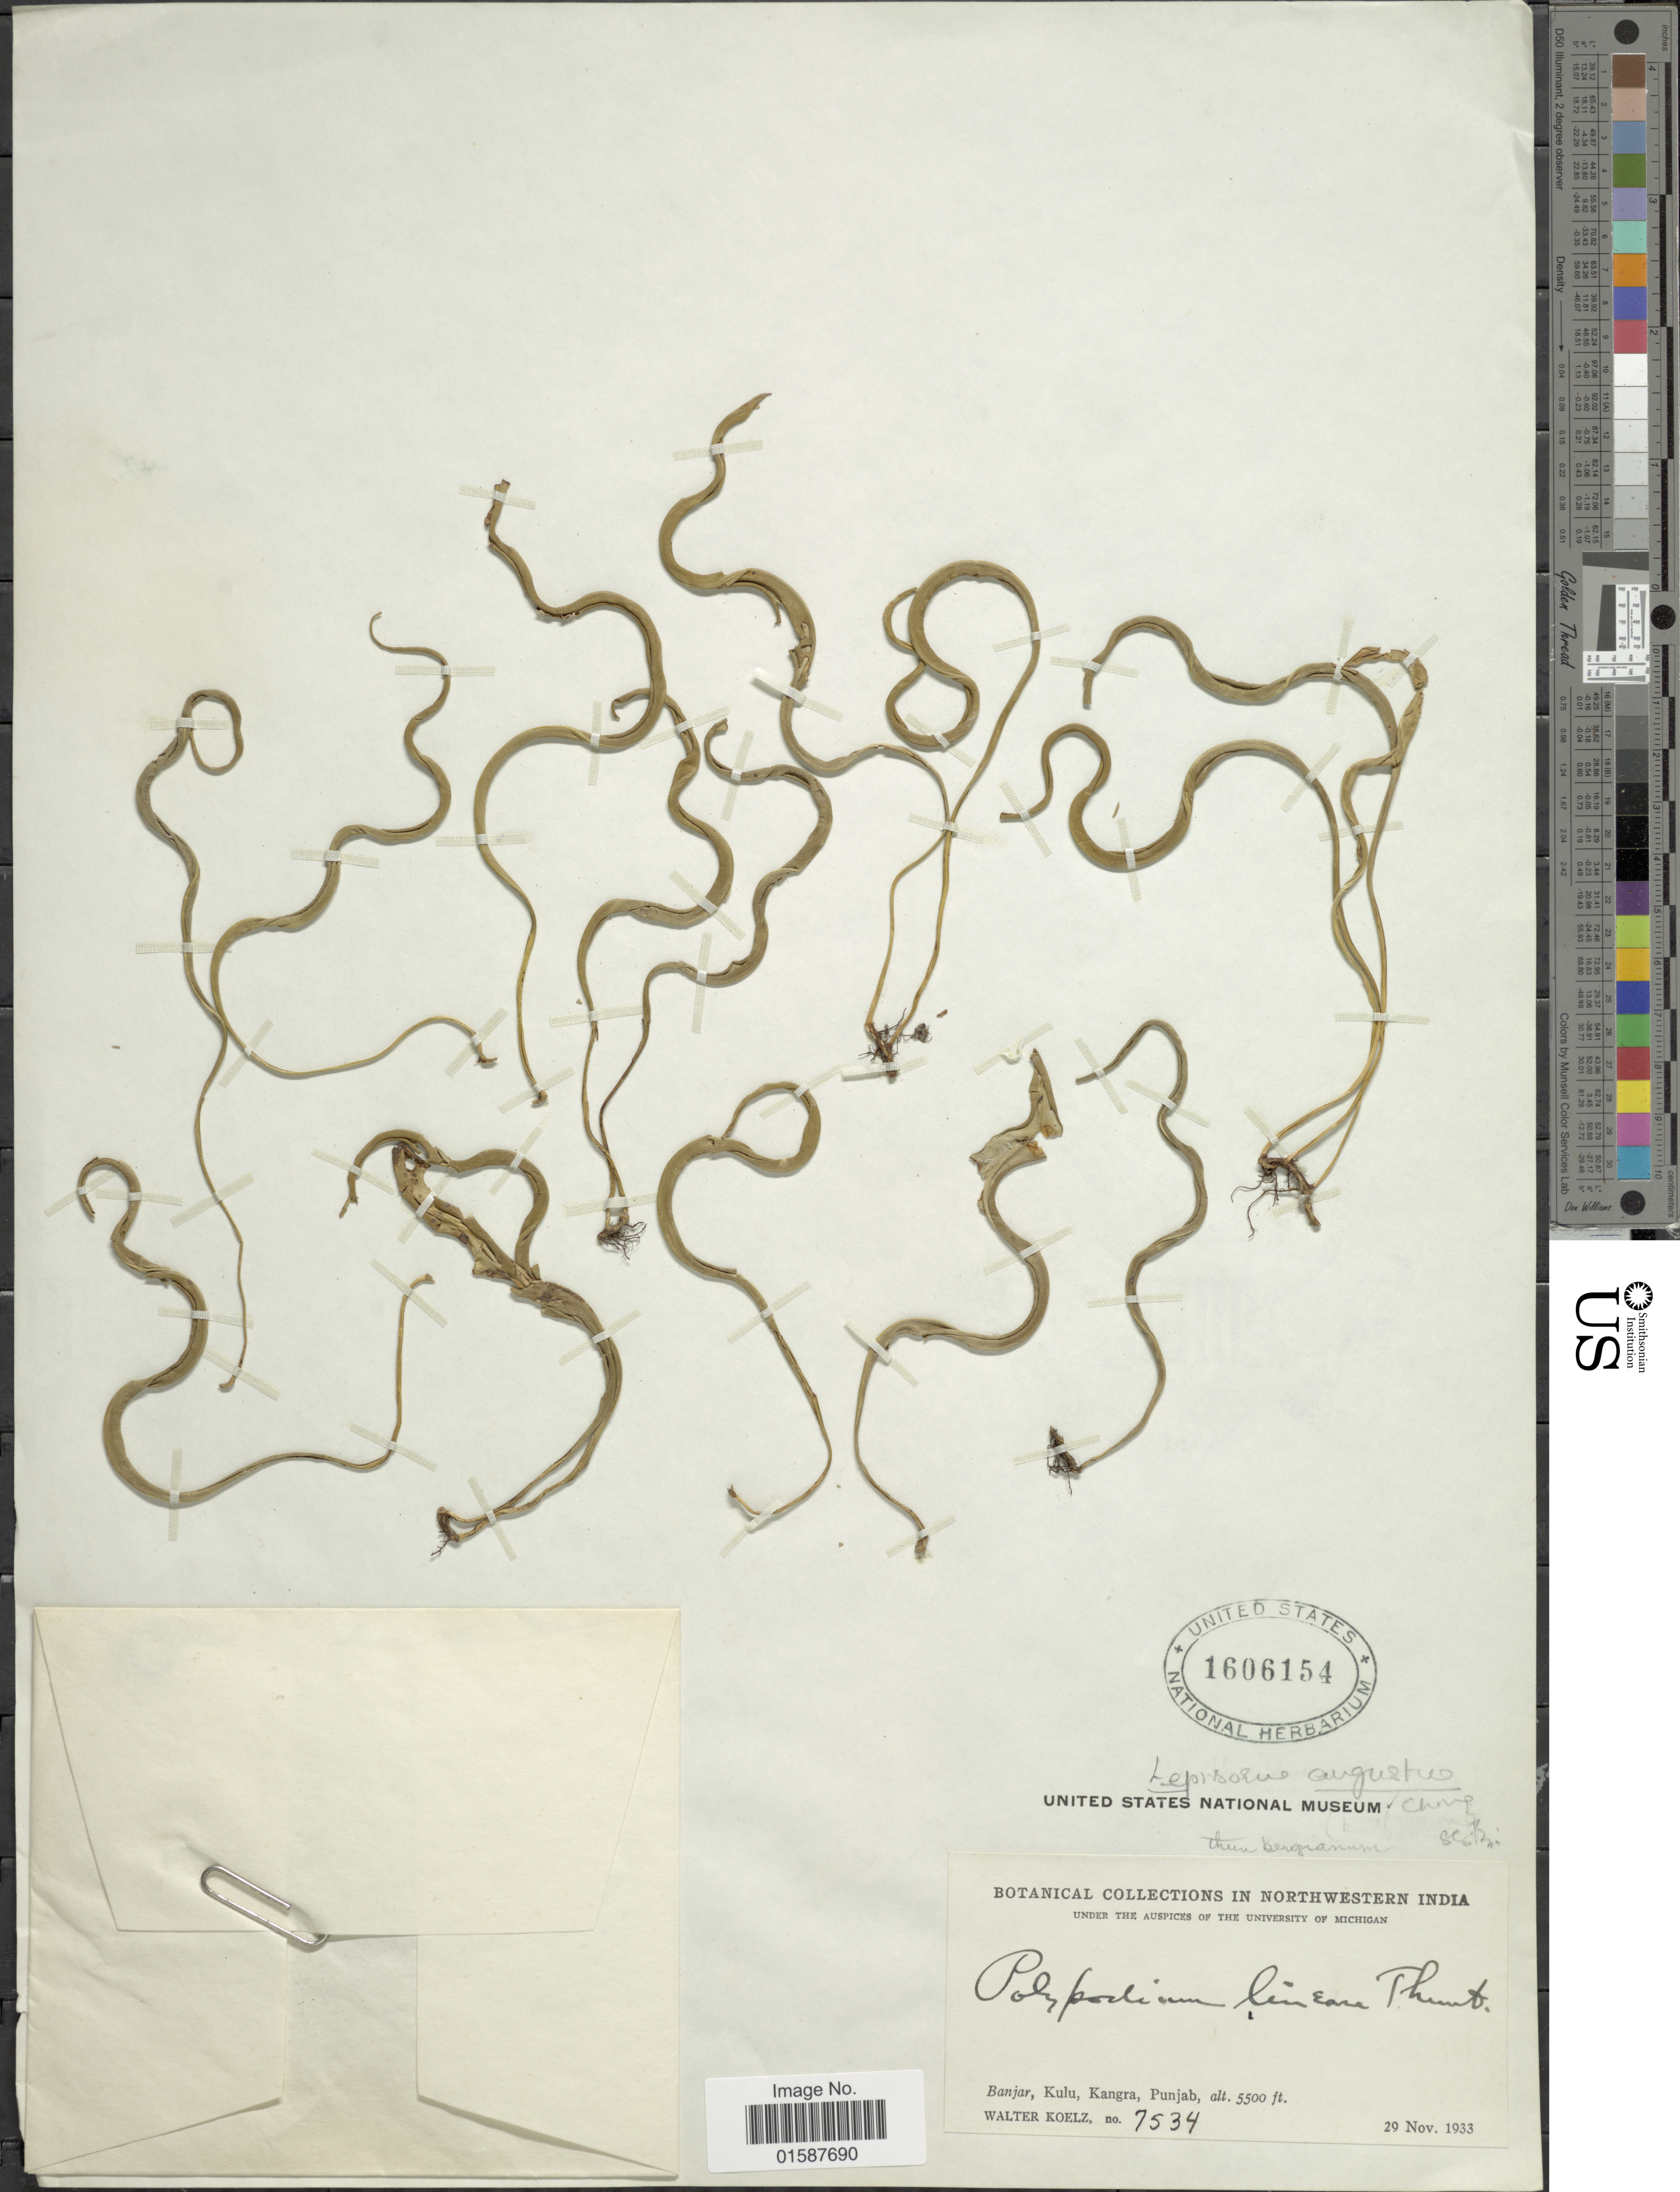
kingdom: Plantae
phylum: Tracheophyta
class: Polypodiopsida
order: Polypodiales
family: Polypodiaceae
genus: Lepisorus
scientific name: Lepisorus angustus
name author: Ching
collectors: W. N. Koelz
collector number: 7534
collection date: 1933-11-29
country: India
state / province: Himachal Pradesh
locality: Northwestern India, Banjar, Kulu, Kangra, Punjab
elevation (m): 1676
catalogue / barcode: US 1606154